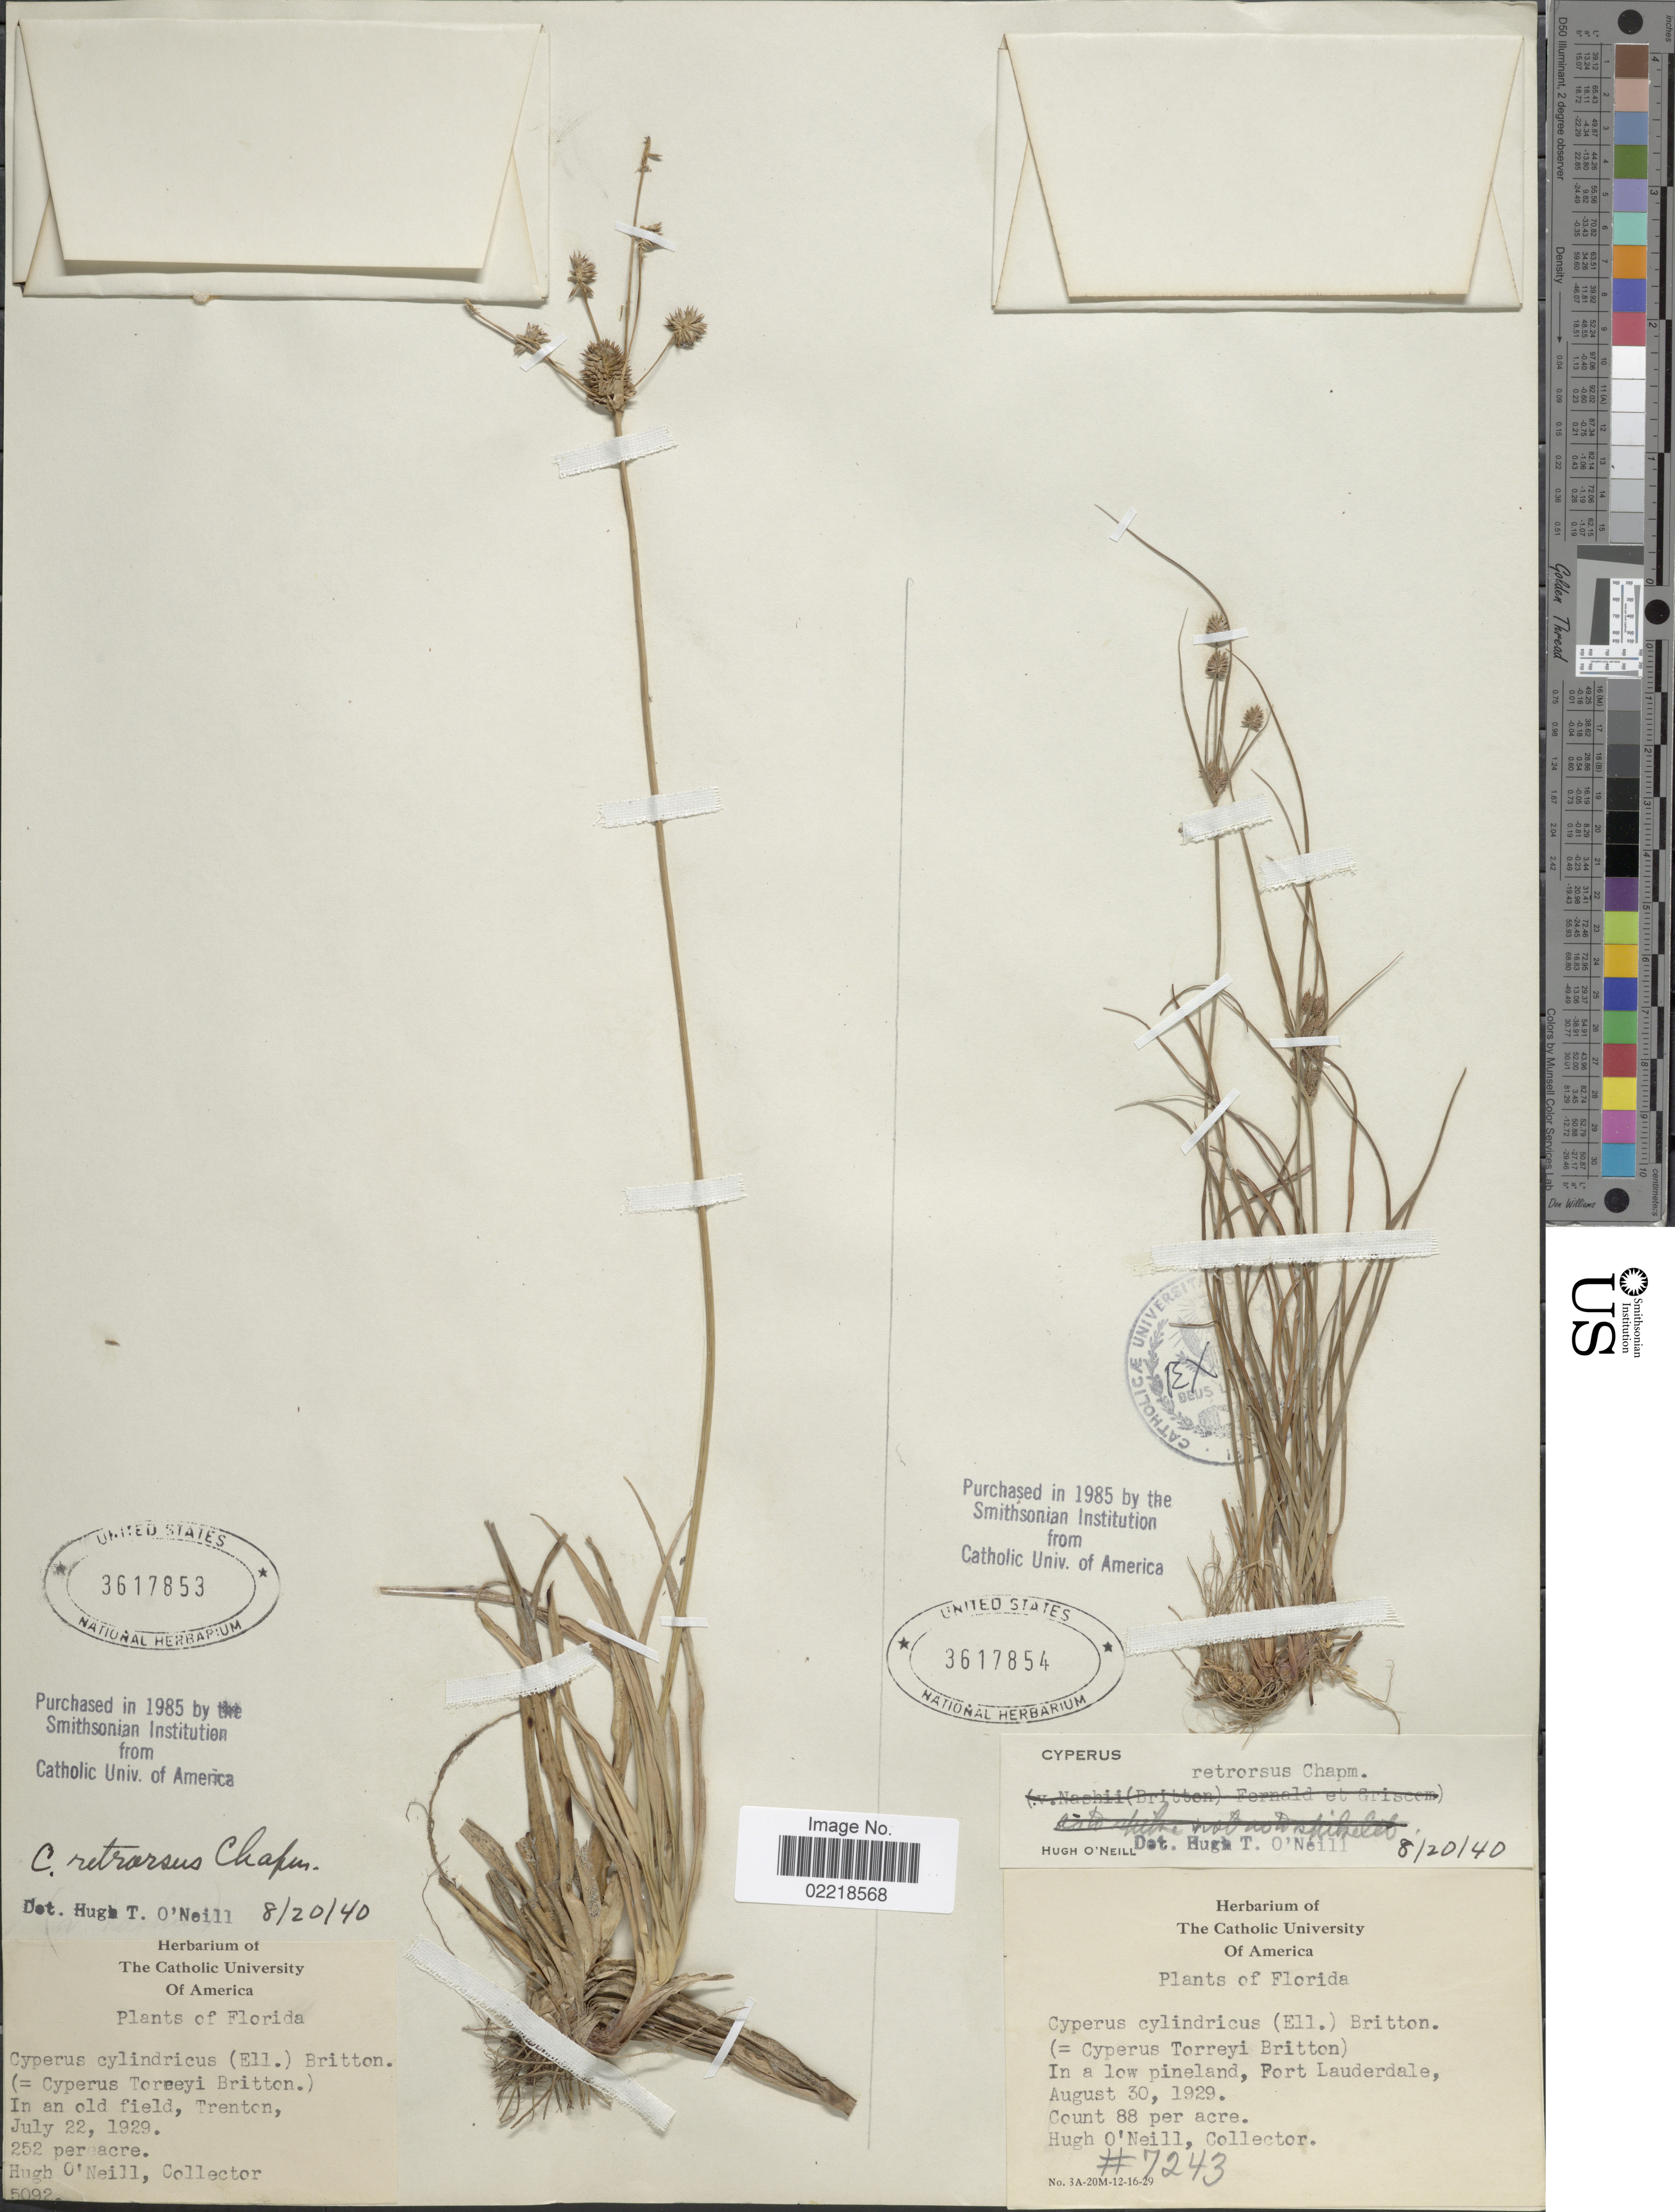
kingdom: Plantae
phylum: Tracheophyta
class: Liliopsida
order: Poales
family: Cyperaceae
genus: Cyperus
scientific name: Cyperus retrorsus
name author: Chapm.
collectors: H. O'Neill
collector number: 7243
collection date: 1929-08-30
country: United States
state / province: Florida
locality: In a low pineland, Fort Lauderdale, Count 88 per acre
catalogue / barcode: US 3617854-2